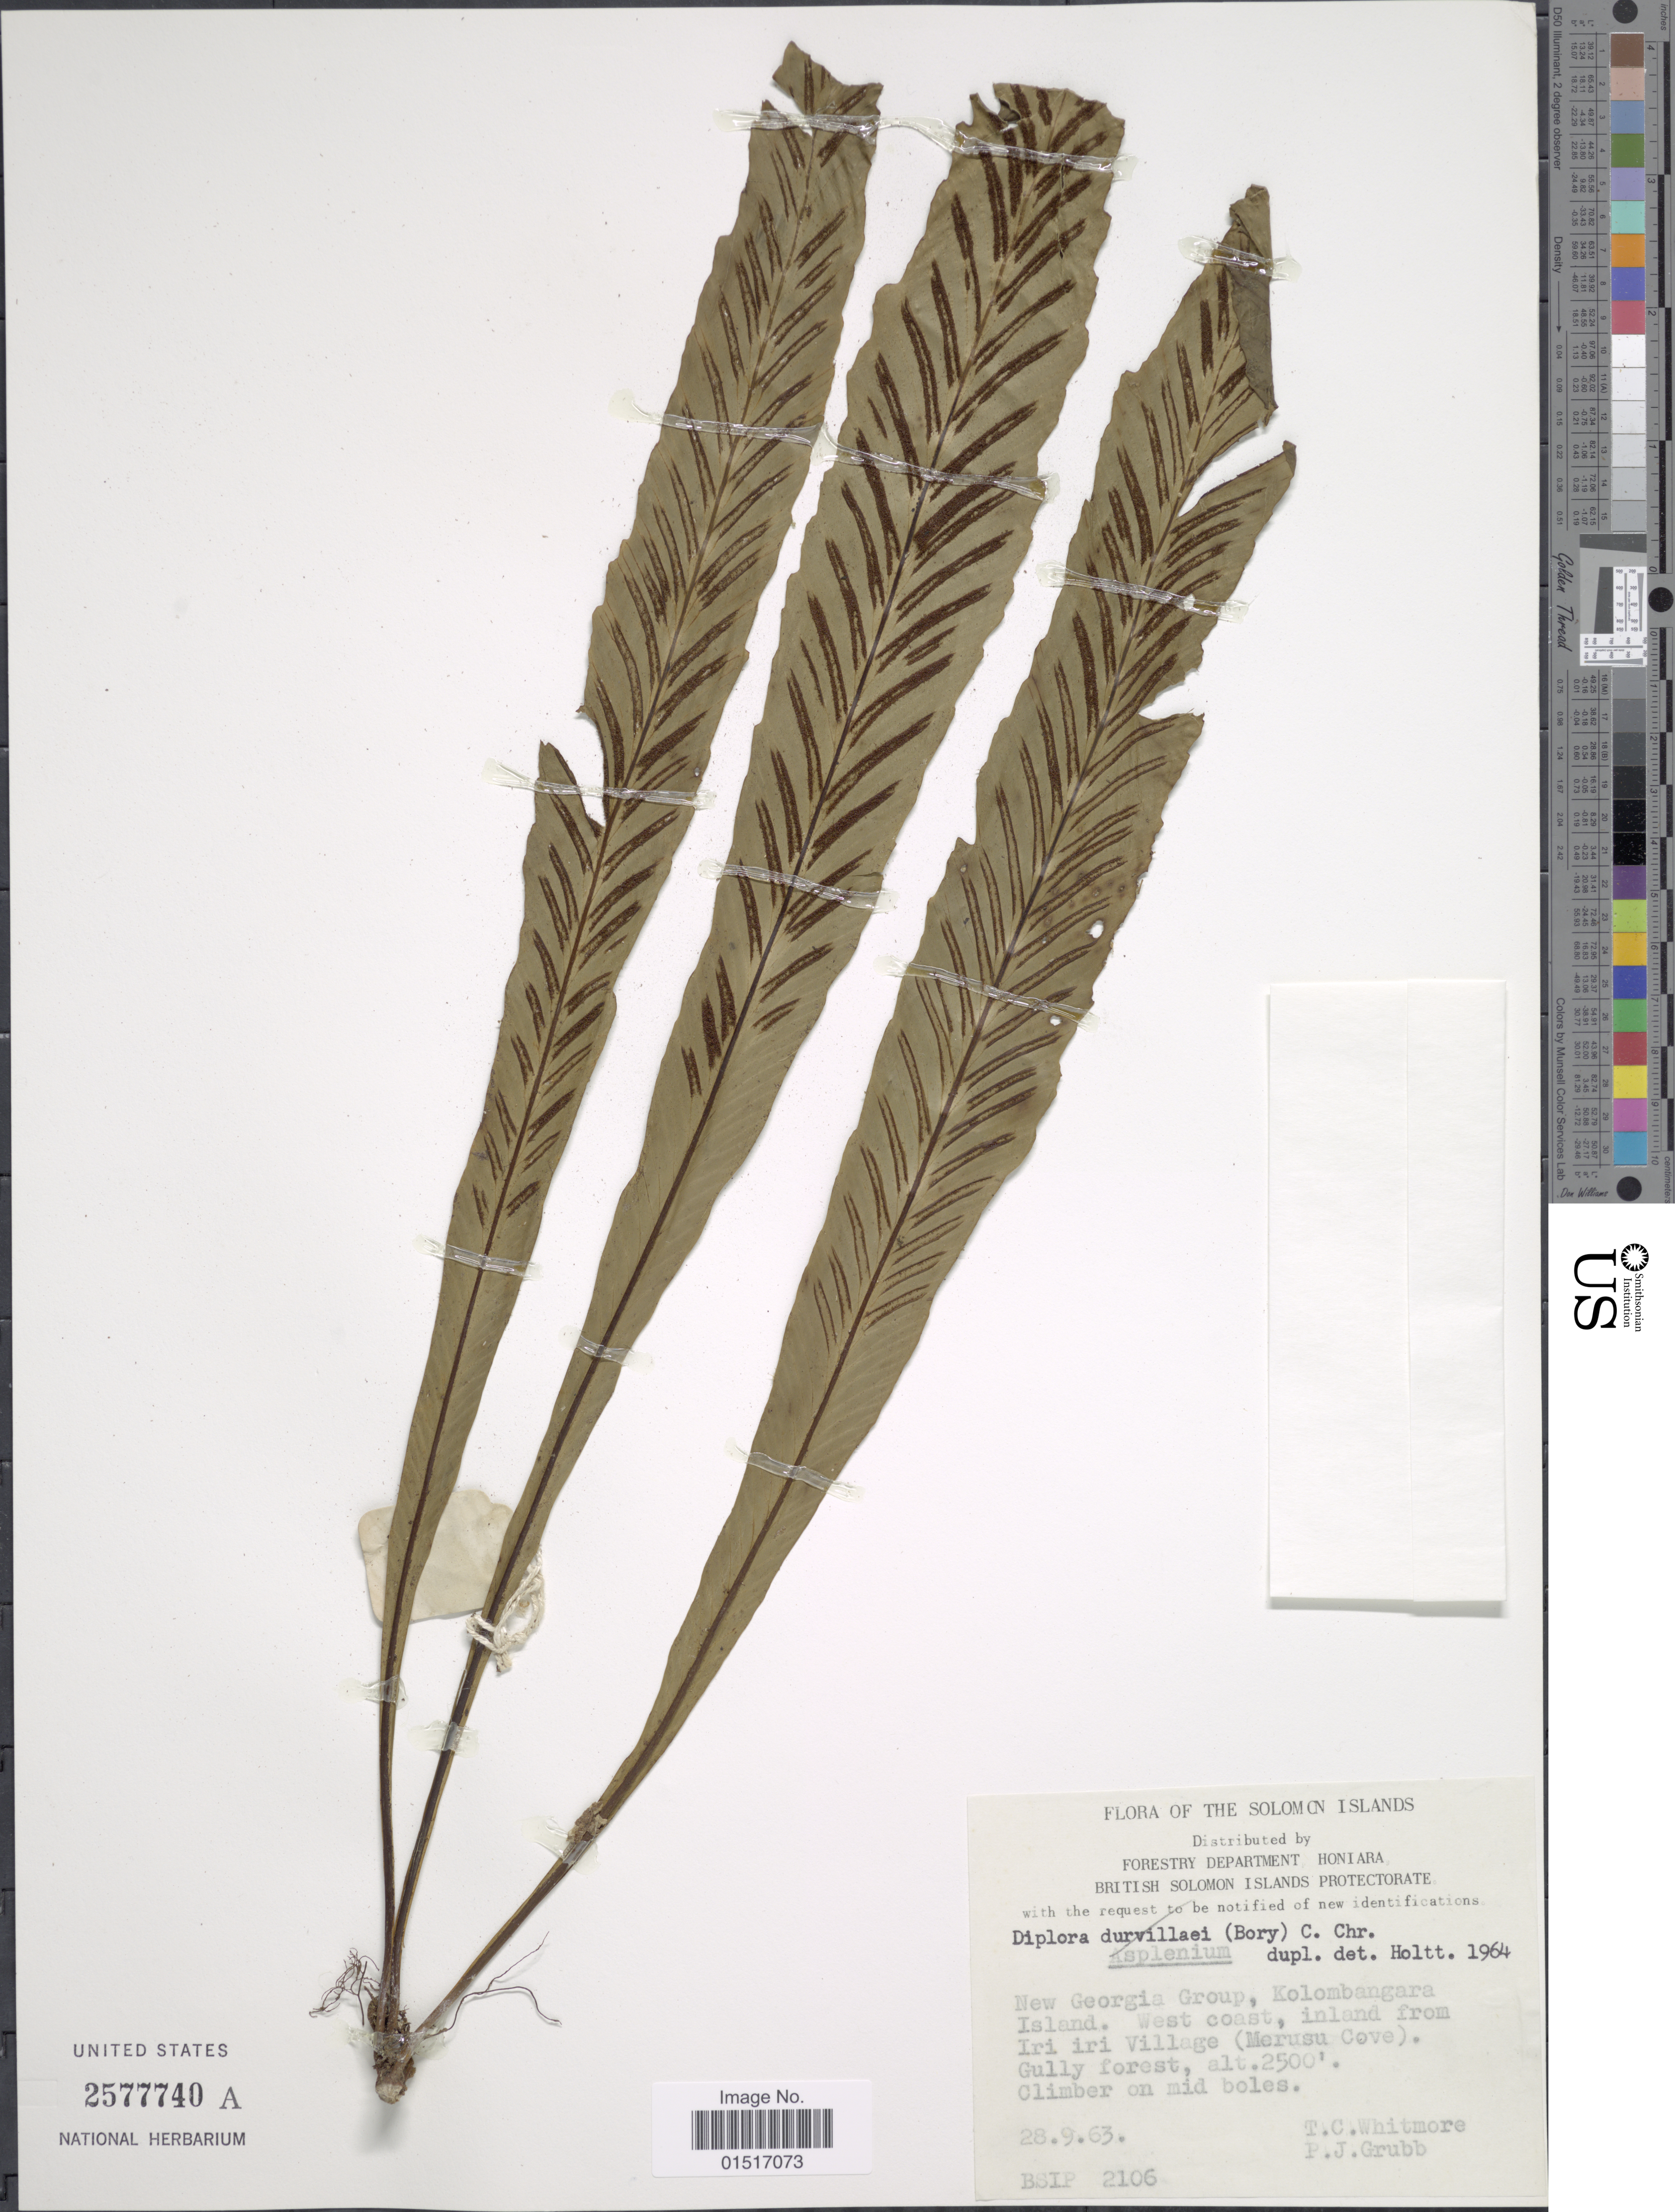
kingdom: Plantae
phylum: Tracheophyta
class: Polypodiopsida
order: Polypodiales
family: Aspleniaceae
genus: Asplenium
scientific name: Asplenium schizocarpum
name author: (Copel.) Copel.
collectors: T. C. Whitmore & P. J. Grubb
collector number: BSIP 2106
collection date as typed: Transcribed d/m/y: 28/9/63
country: Solomon Islands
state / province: Solomon Islands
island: Kolombangara [Nduke]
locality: New Georgia Group, Kolombangara Island. West Coast, inland from Iri Iri village (Merusu Cove). Gully forest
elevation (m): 762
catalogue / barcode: US 2577740A